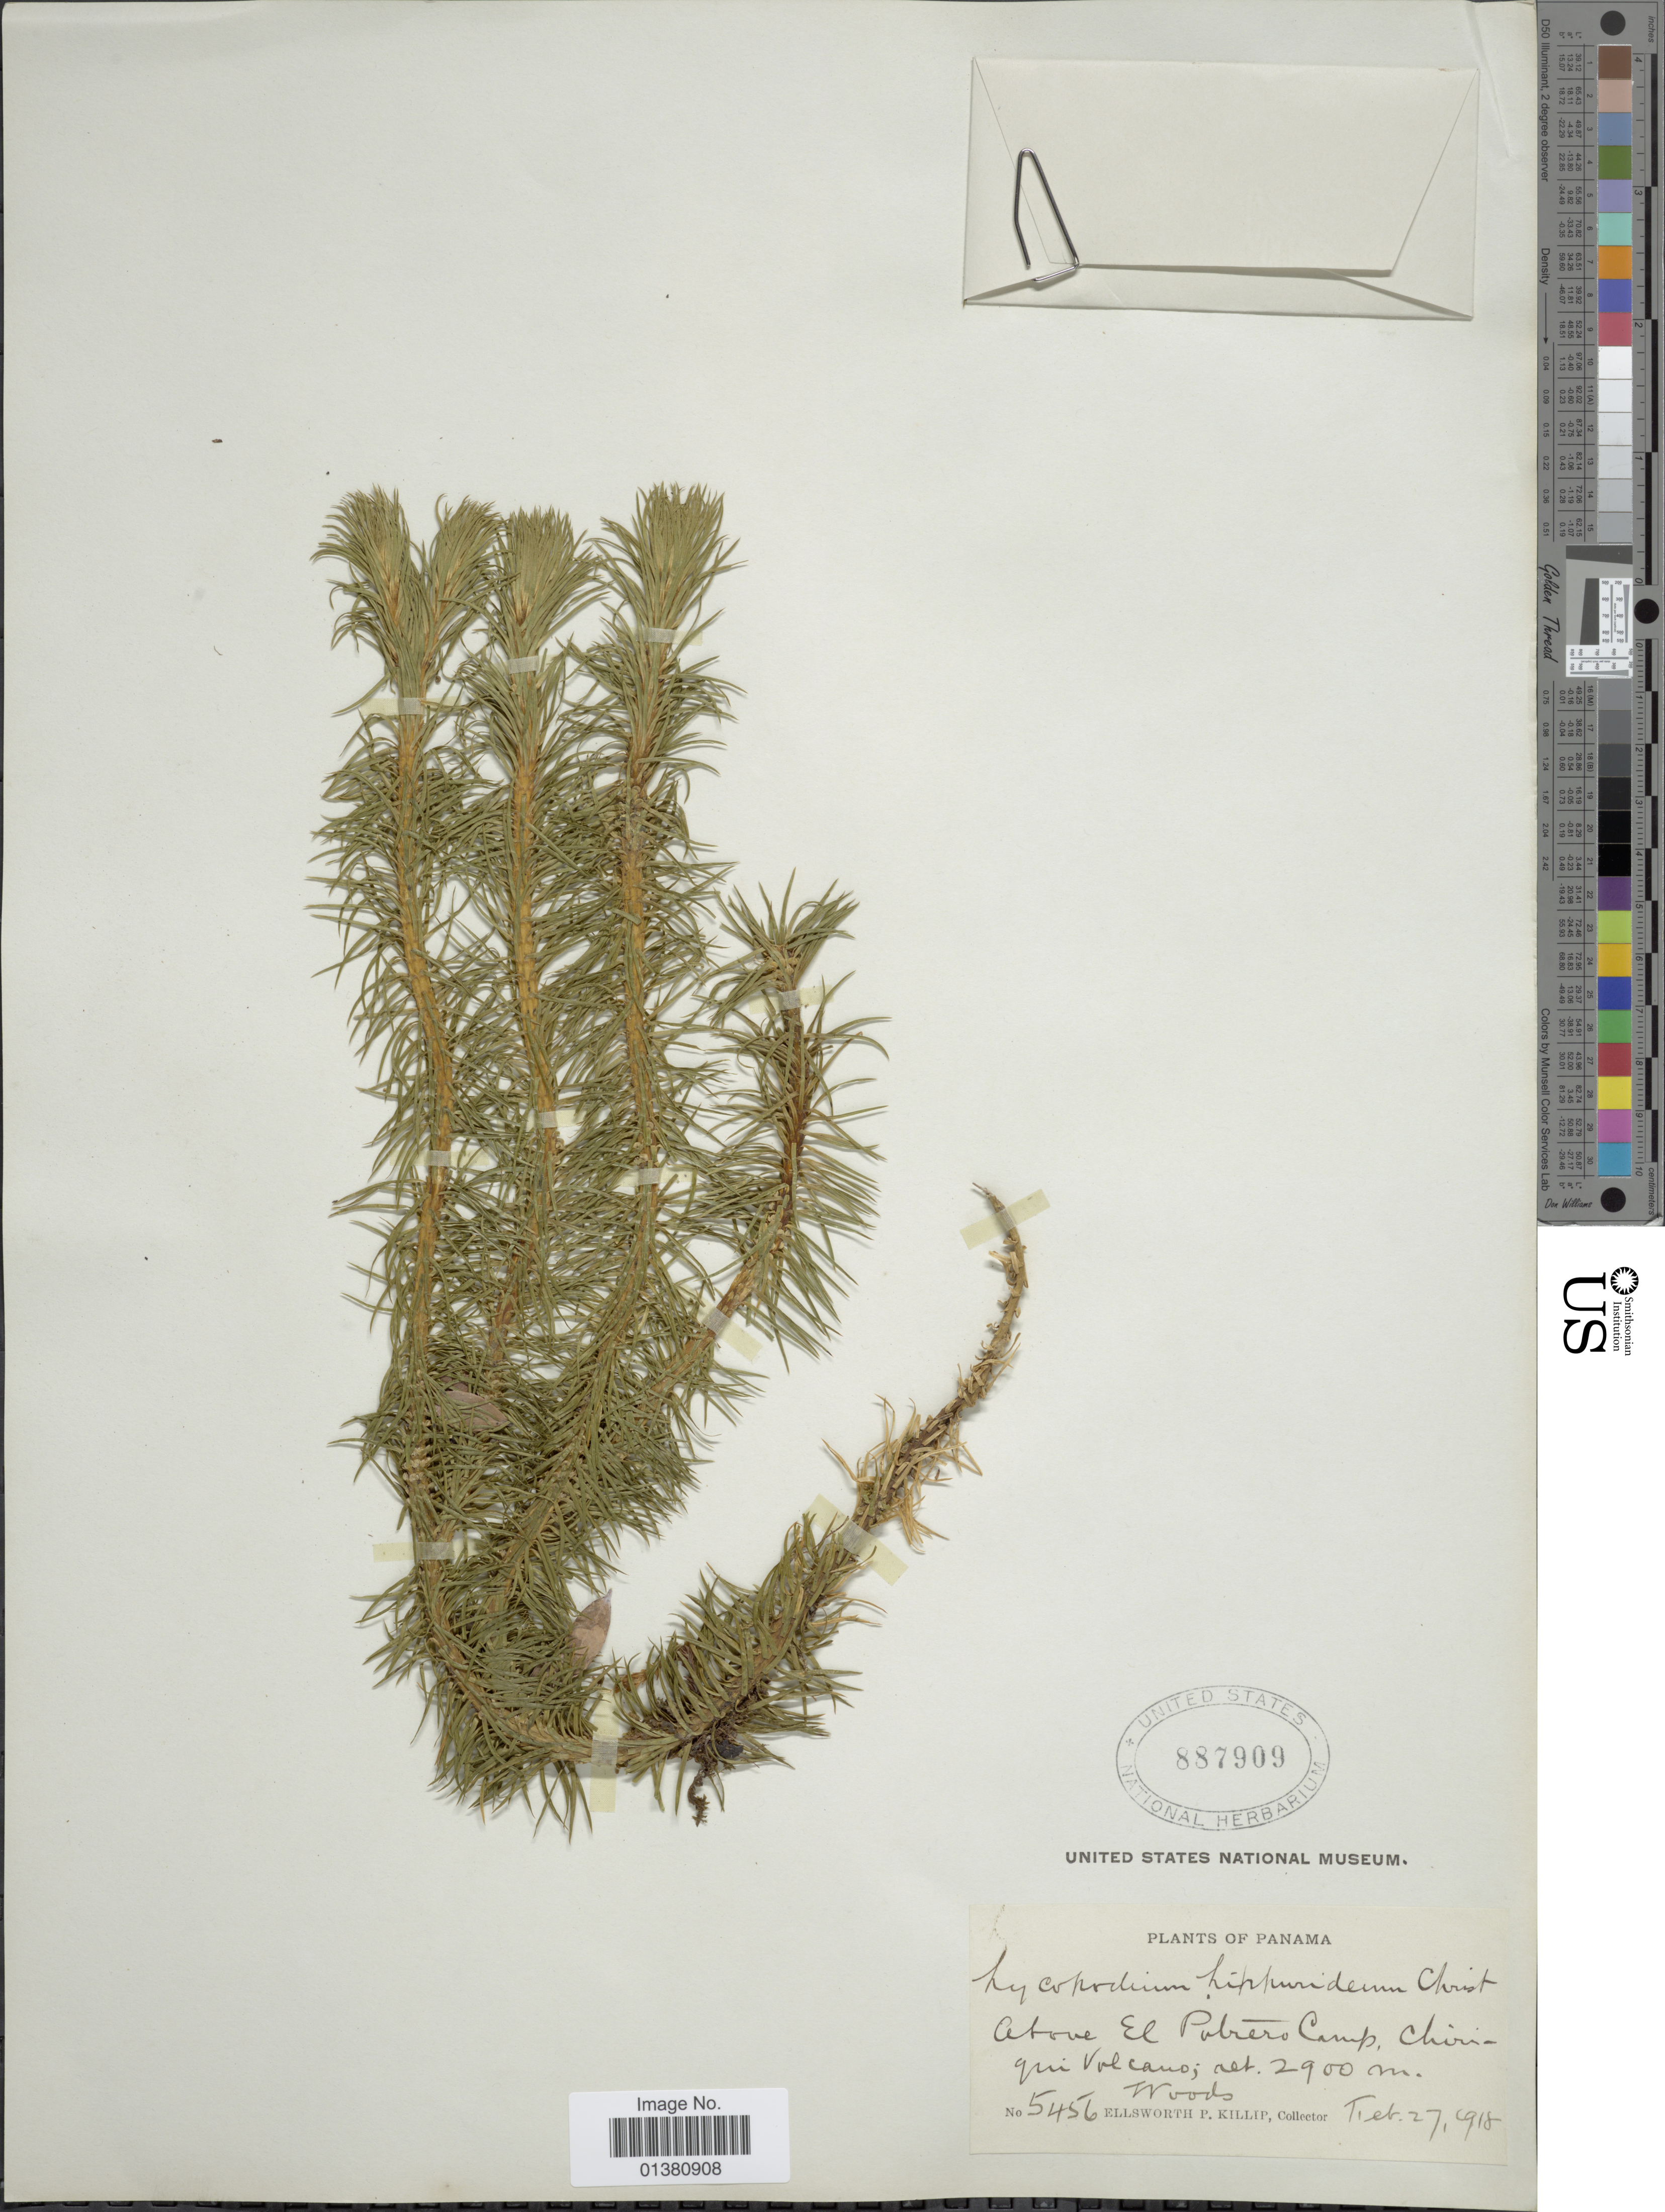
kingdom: Plantae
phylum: Tracheophyta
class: Lycopodiopsida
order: Lycopodiales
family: Lycopodiaceae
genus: Phlegmariurus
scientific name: Phlegmariurus hippurideus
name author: (Christ) B. Øllg.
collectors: E. P. Killip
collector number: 5456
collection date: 1918-02-27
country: Panama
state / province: Chiriqui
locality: Above El Potrero Camp, Chiriqui Volcano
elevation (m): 2900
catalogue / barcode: US 887909